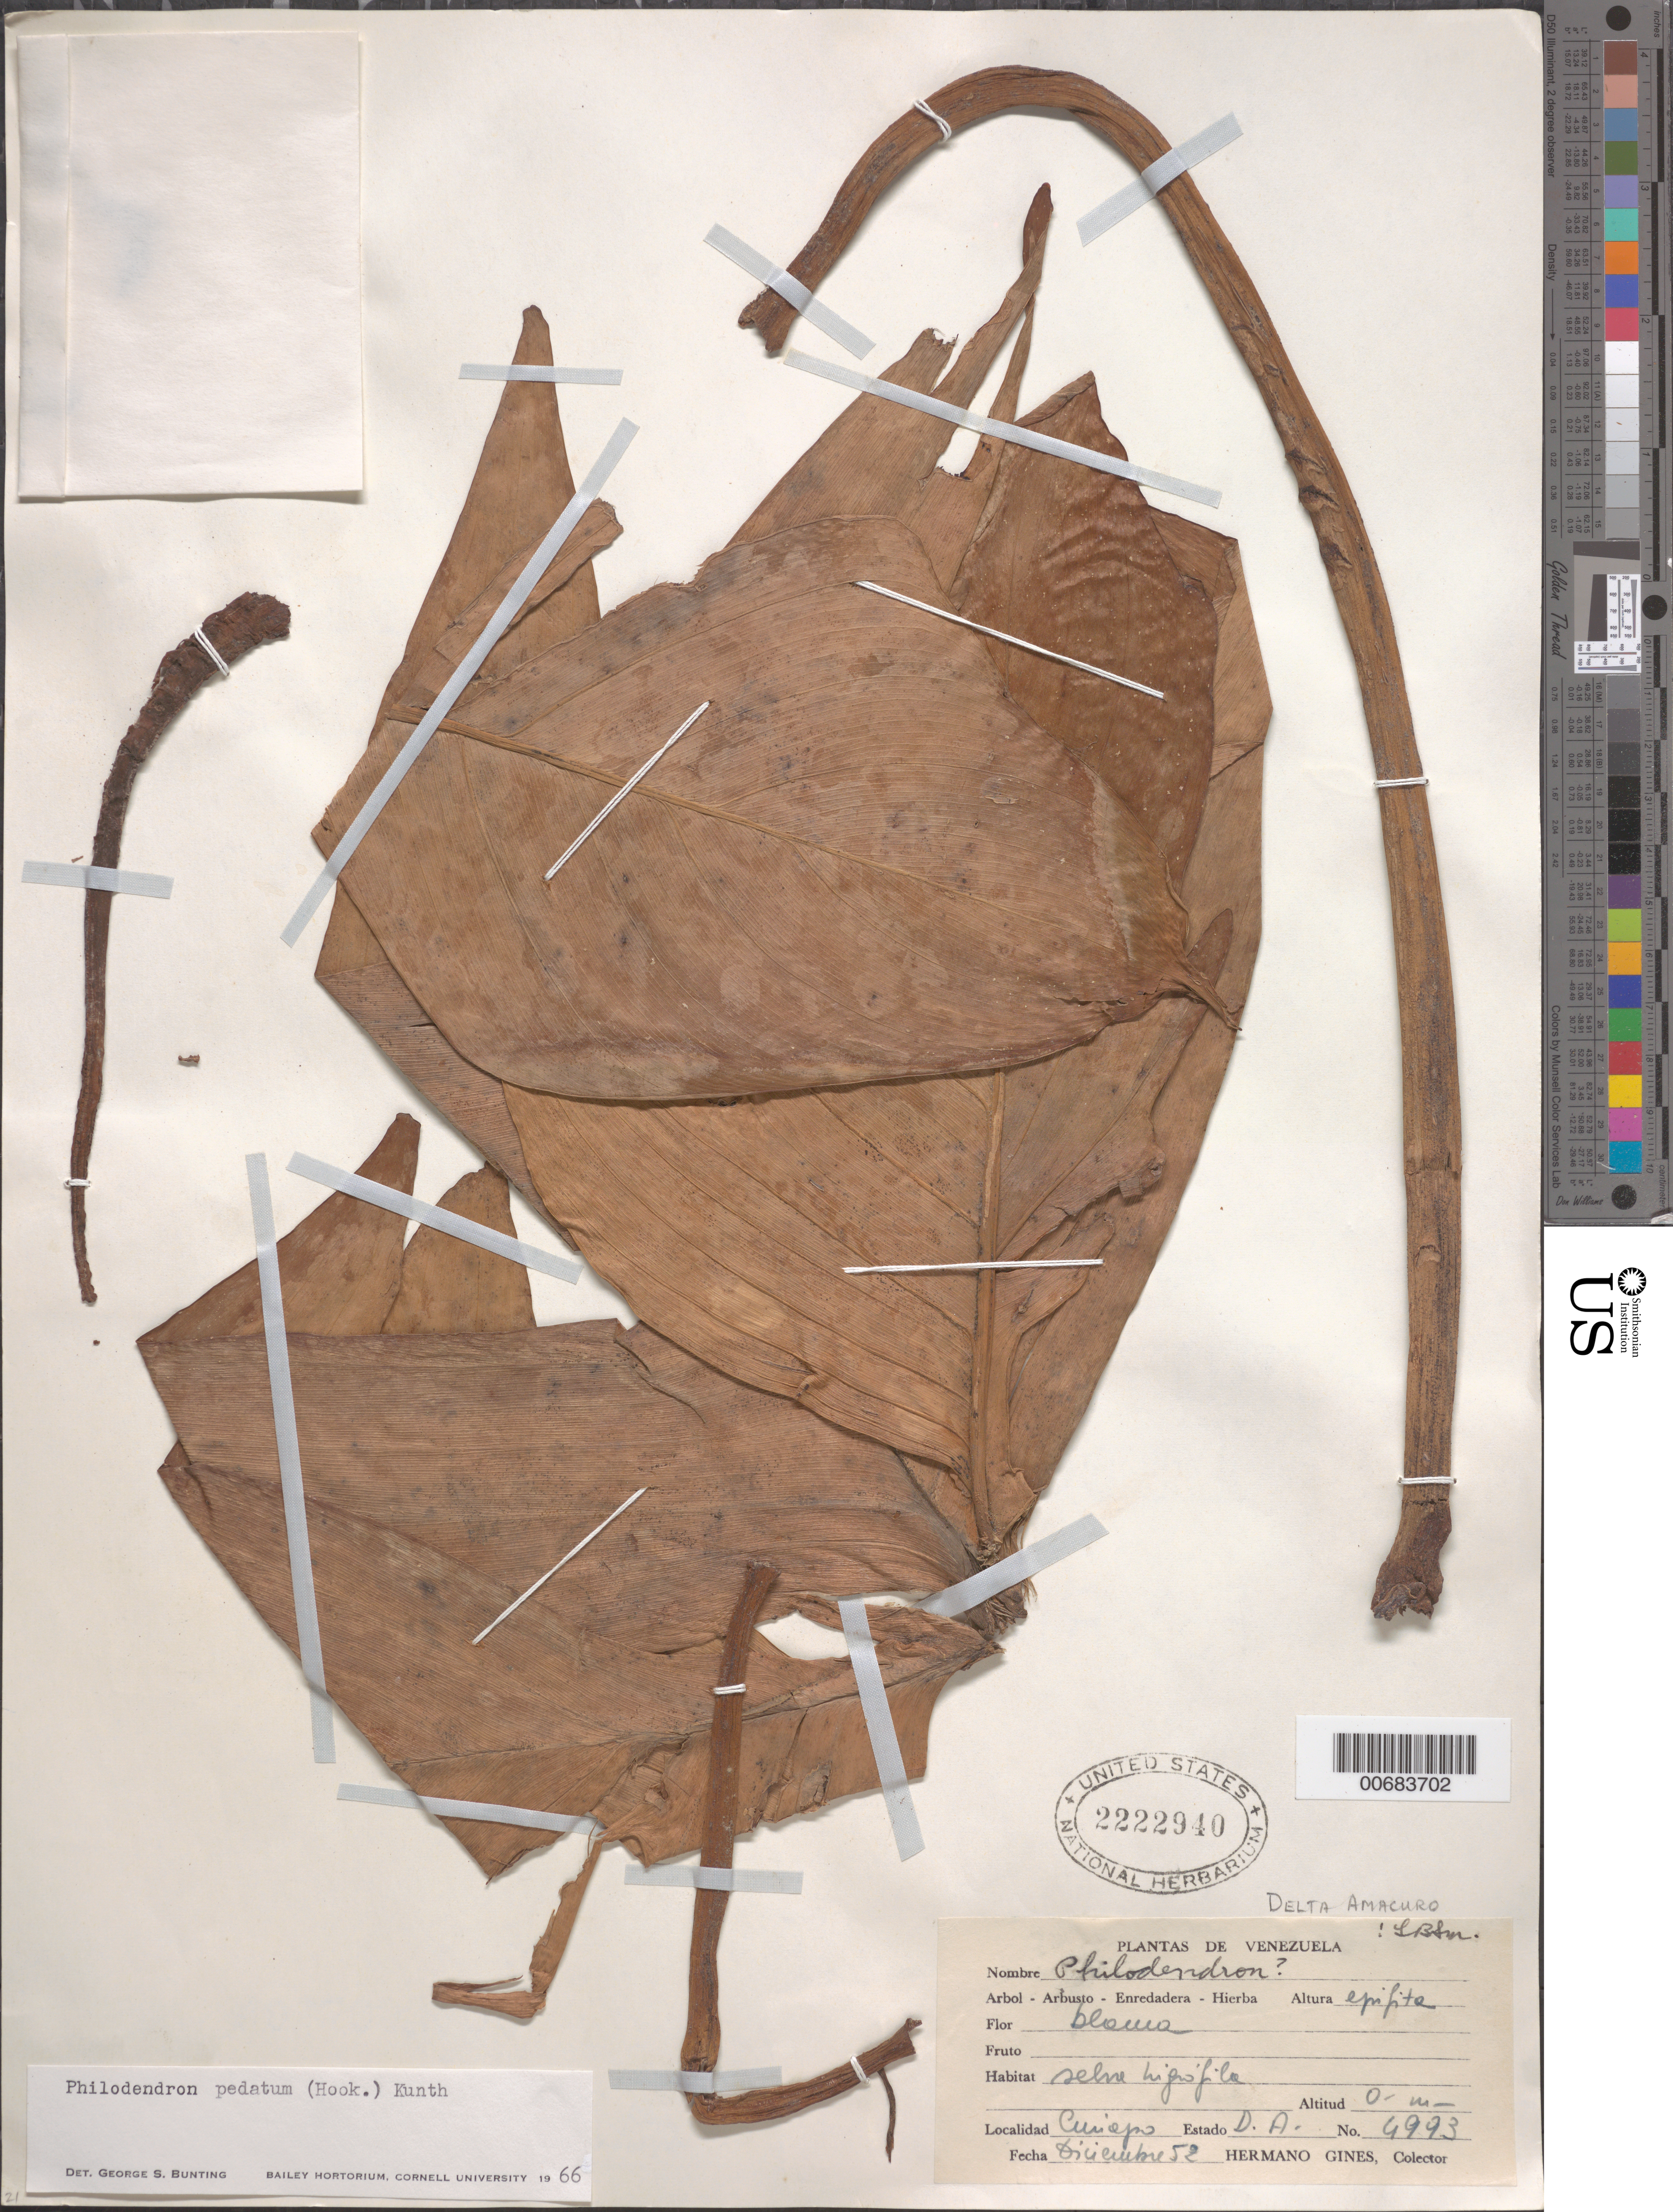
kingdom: Plantae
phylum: Tracheophyta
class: Liliopsida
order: Alismatales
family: Araceae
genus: Philodendron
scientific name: Philodendron pedatum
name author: (Hook.) Kunth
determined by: Bunting, G. S.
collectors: H. Gines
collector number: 4993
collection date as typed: Dec-52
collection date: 1952-12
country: Venezuela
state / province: Delta Amacuro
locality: Ibaruma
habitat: High forest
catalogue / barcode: US 2222940